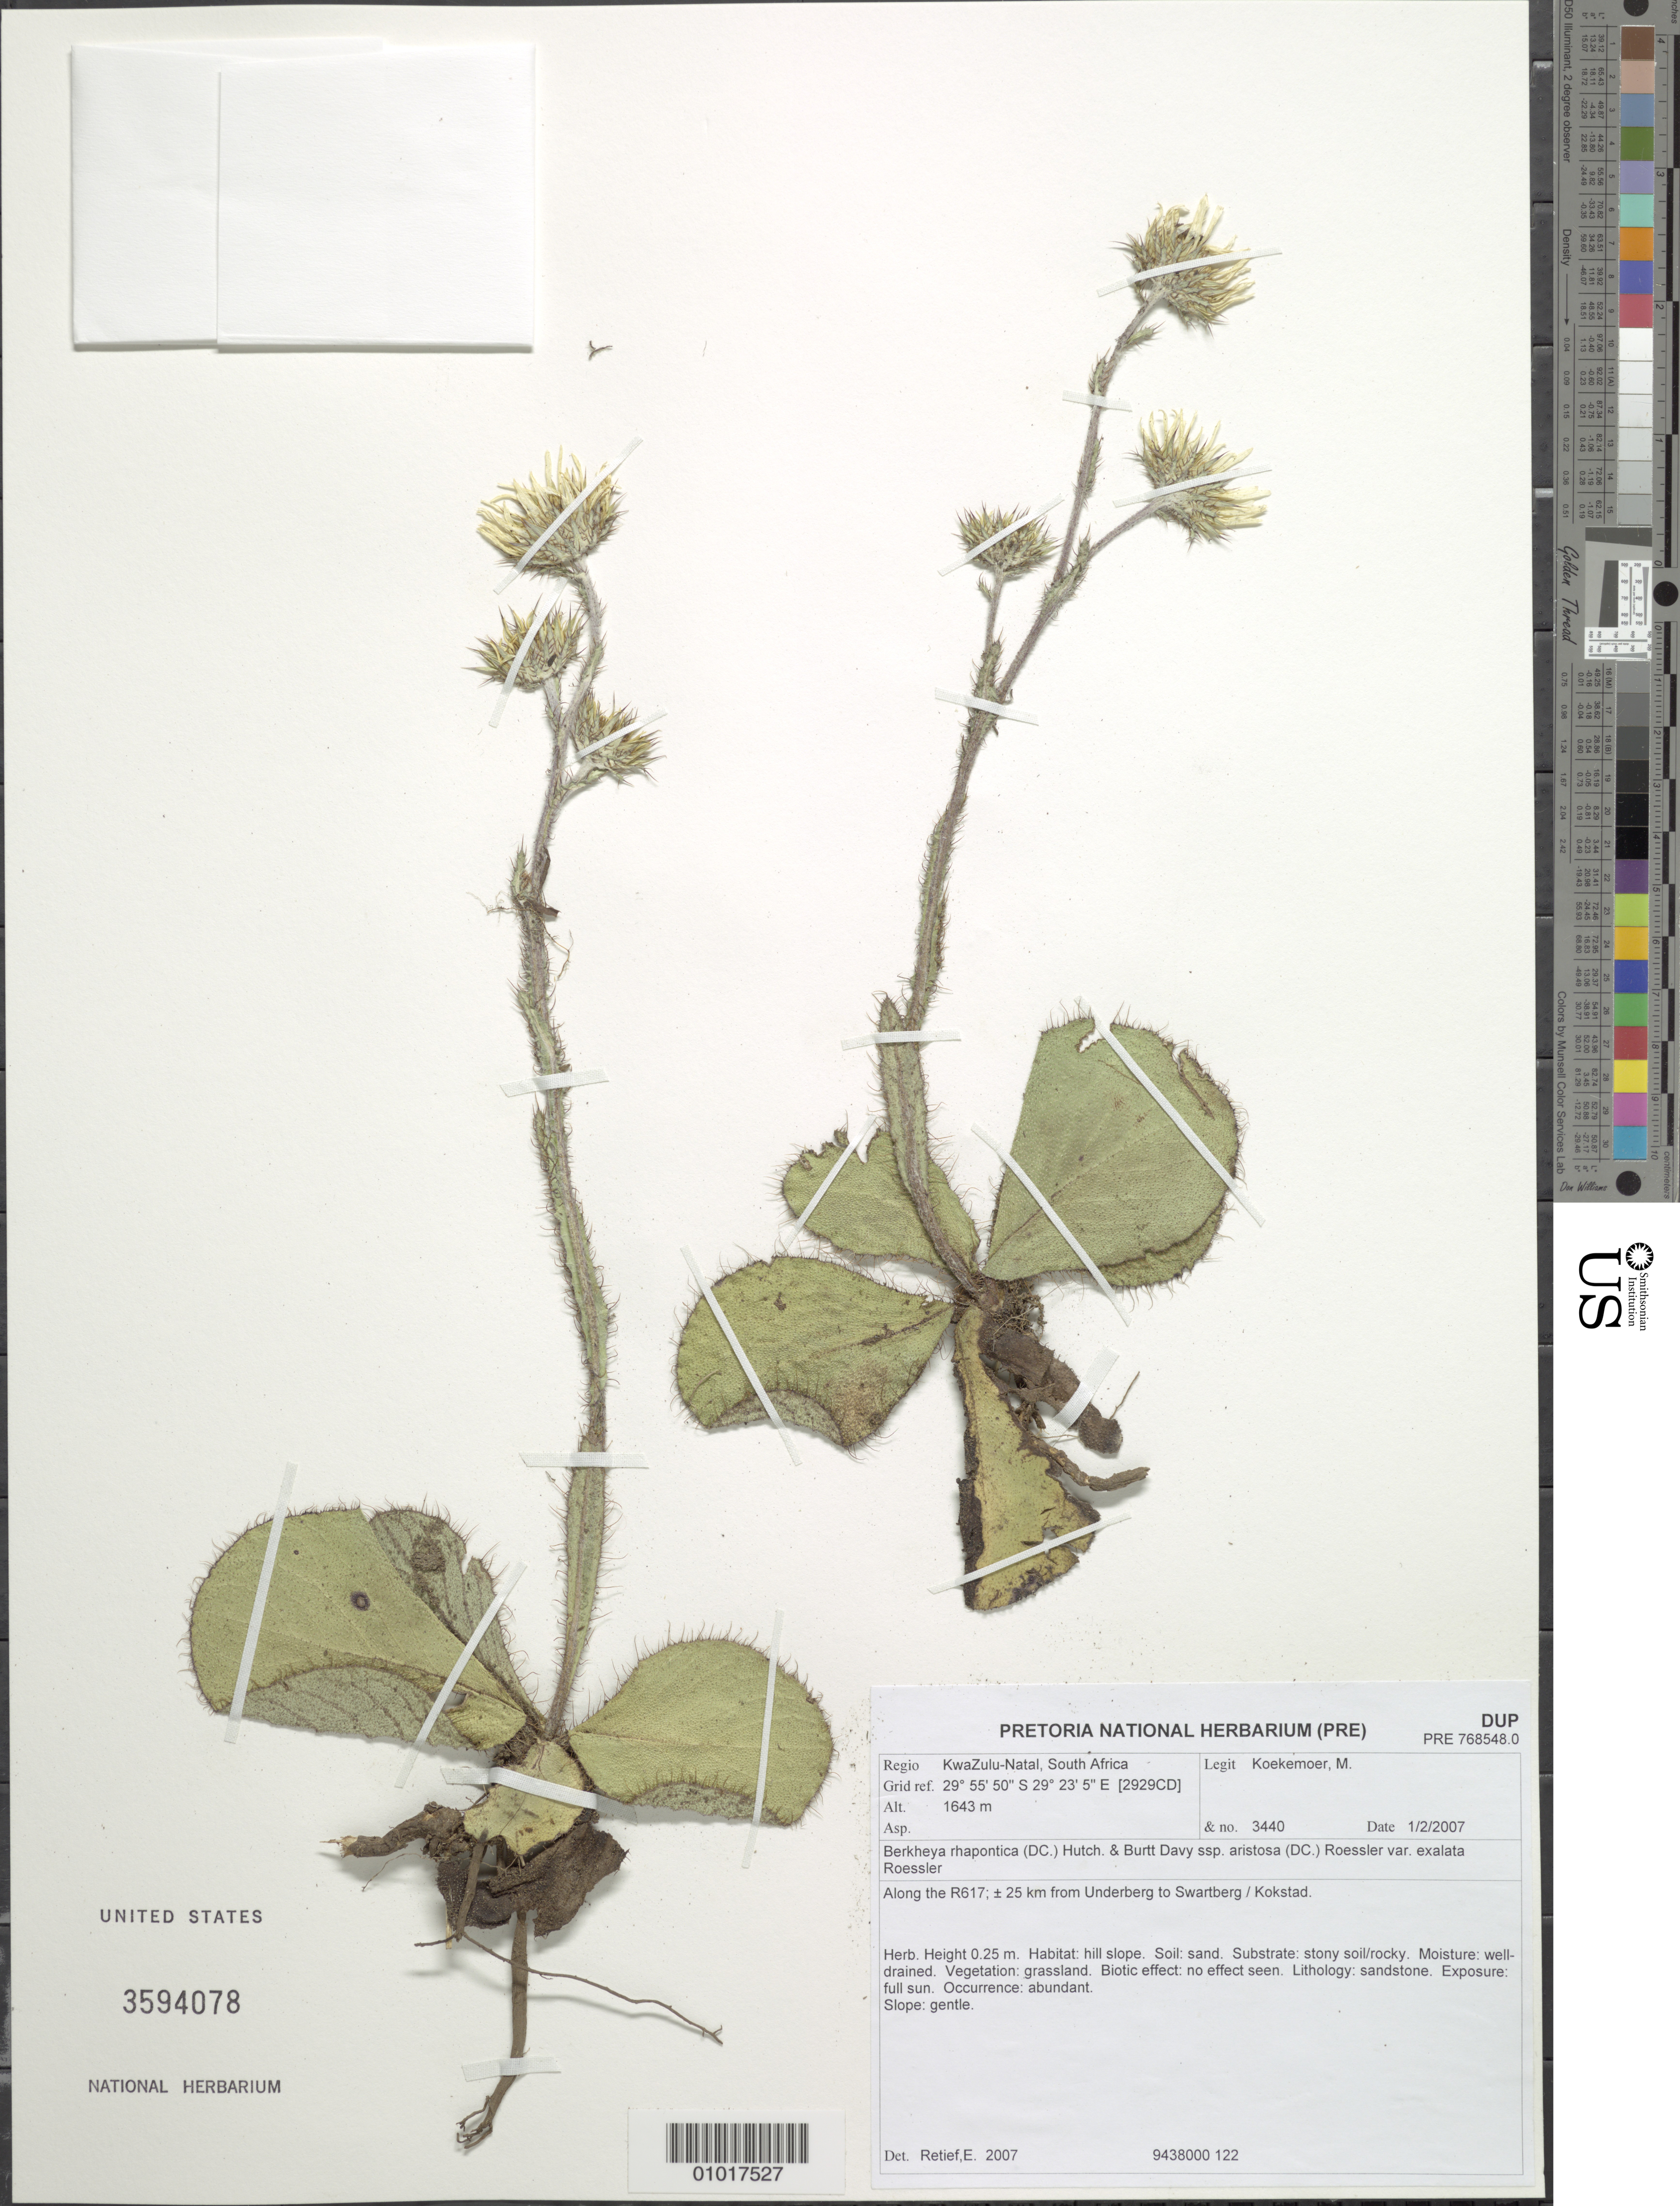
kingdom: Plantae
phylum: Tracheophyta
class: Magnoliopsida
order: Asterales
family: Asteraceae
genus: Berkheya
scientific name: Berkheya rhapontica subsp. aristosa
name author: (DC.) Roessler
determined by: Retief, E.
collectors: M. Koekemoer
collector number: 3440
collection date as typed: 1 February 2007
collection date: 2007-02-01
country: South Africa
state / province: KwaZulu-Natal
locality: Along the R617; +/- 25 km from Underberg to Swartberg/Kokstad.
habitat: Hill slope. Soil: sand. Substrate: stony/rocky. Moisture: well-drained. Vegetation: grassland. Biotic effect: no effect seen. Lithology: sandstone…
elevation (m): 1643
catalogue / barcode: US 3594078